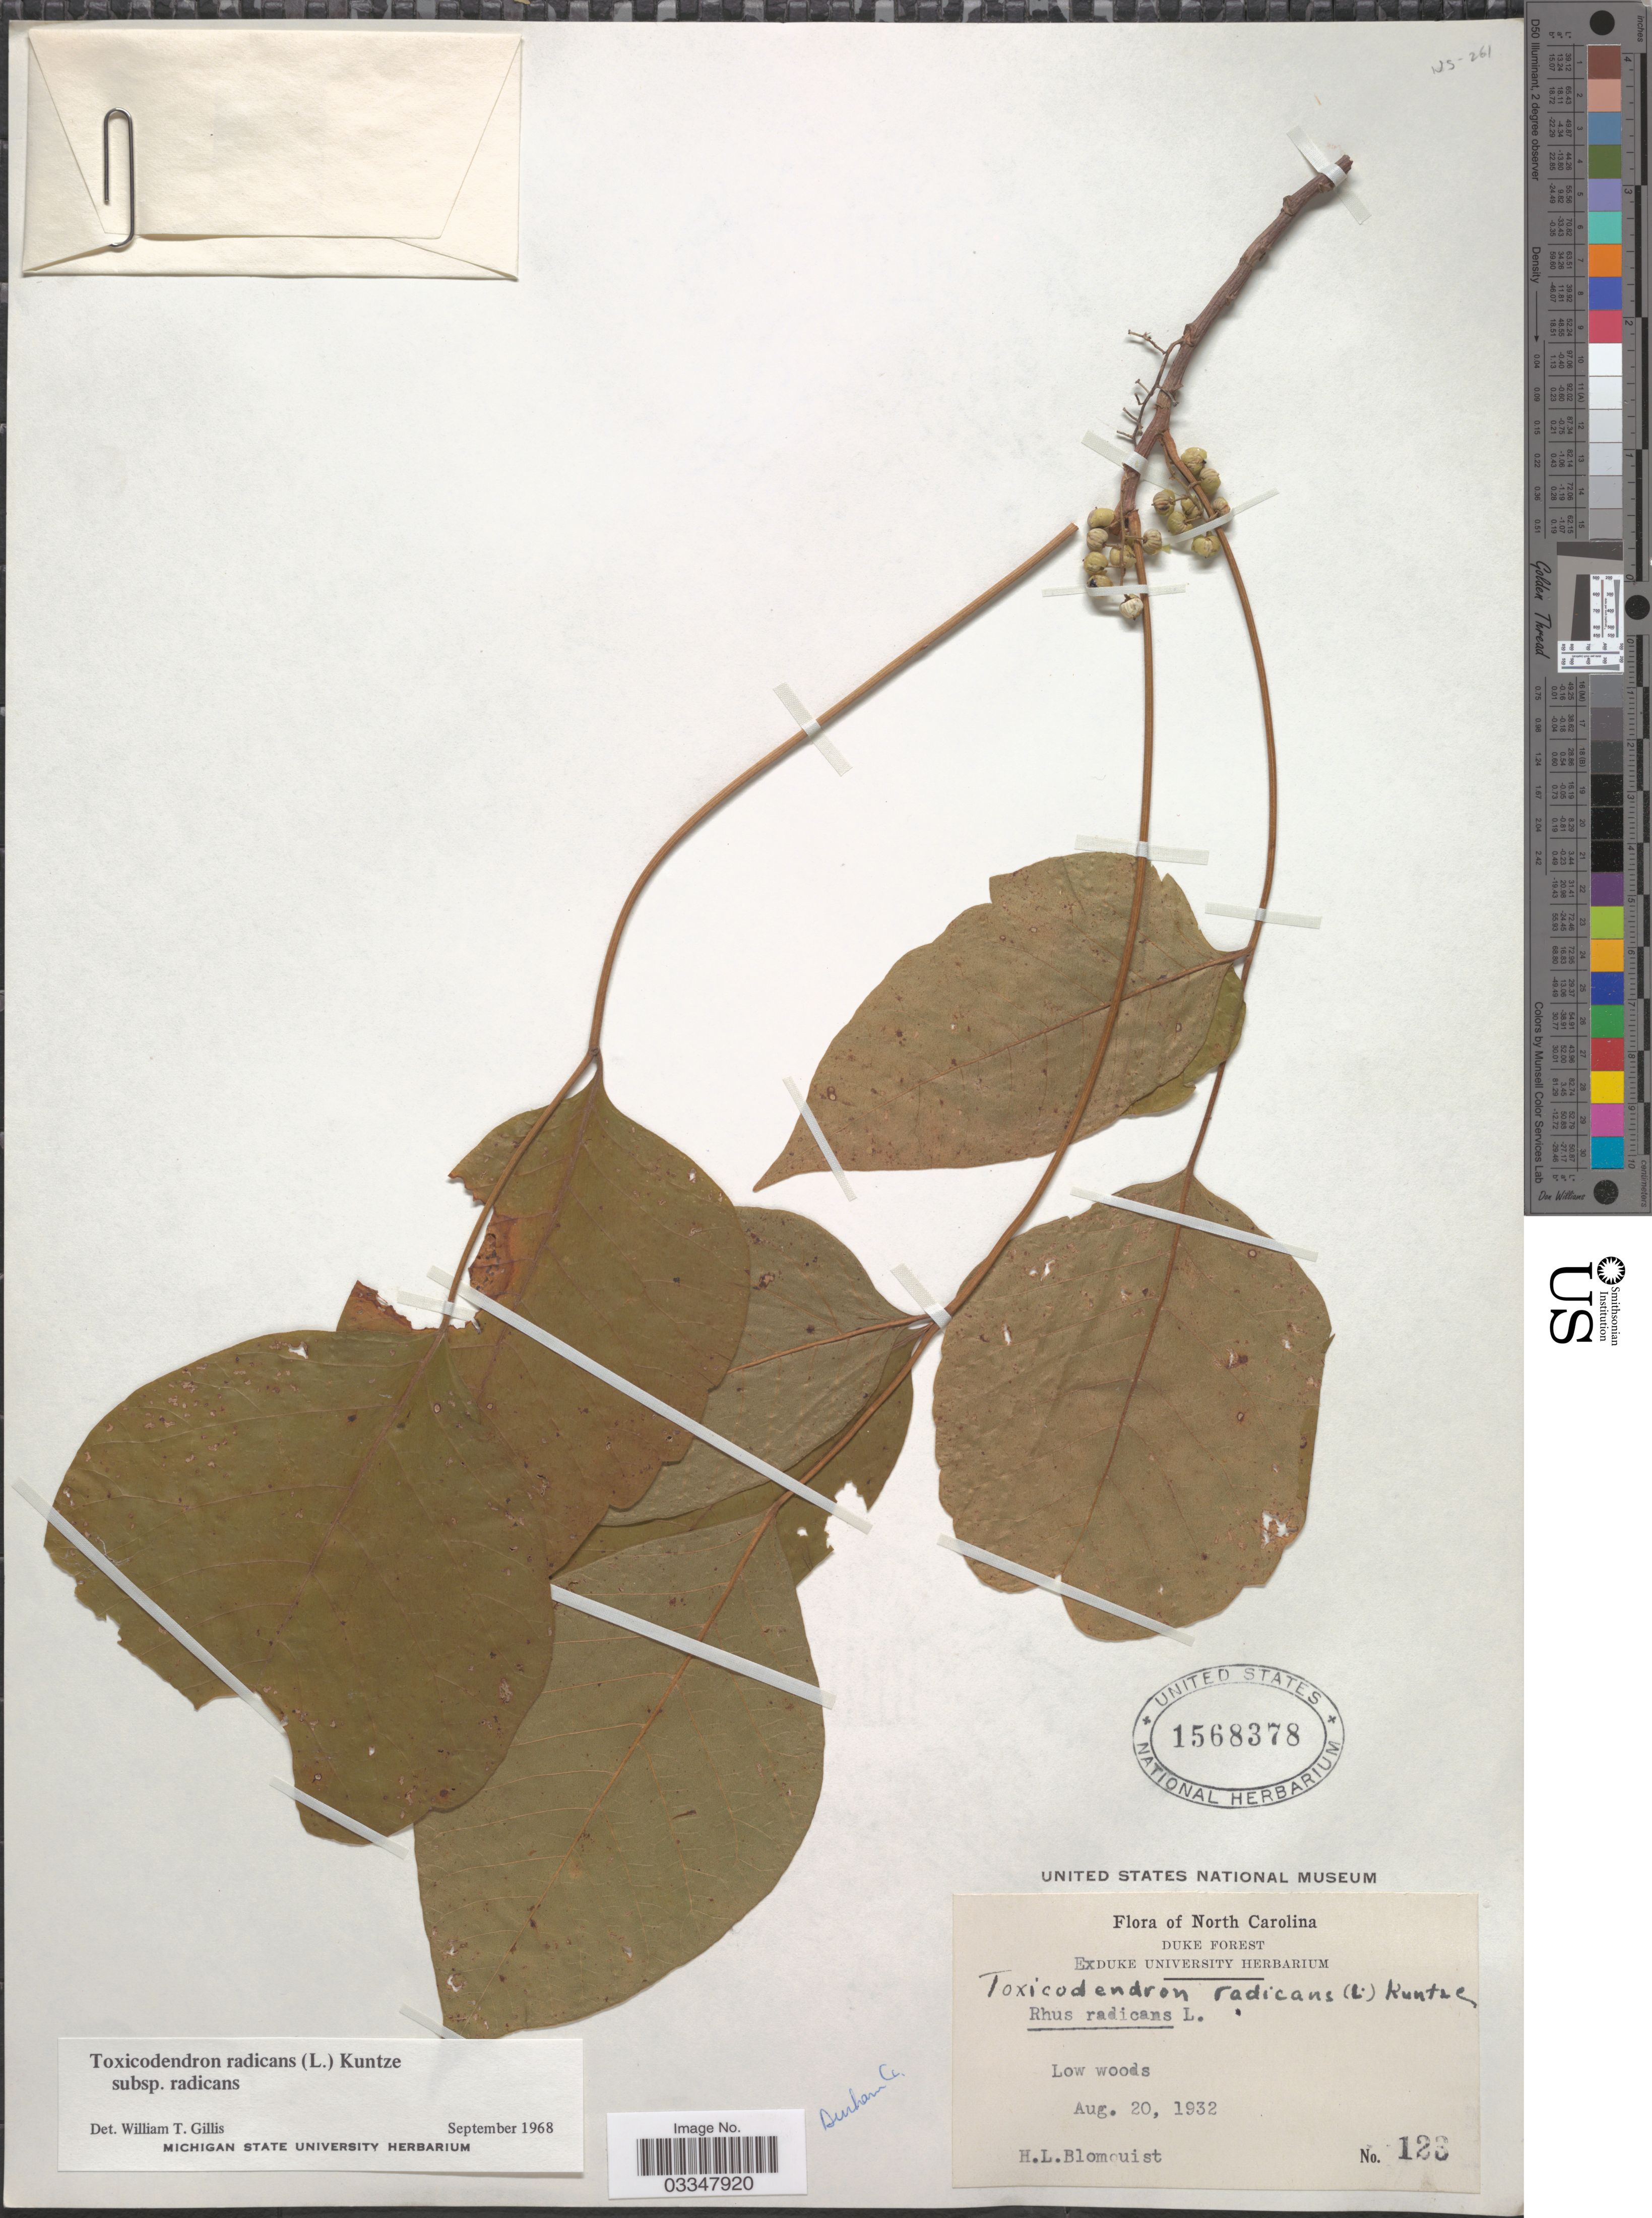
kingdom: Plantae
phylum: Tracheophyta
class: Magnoliopsida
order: Sapindales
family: Anacardiaceae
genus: Toxicodendron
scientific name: Toxicodendron radicans subsp. radicans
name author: (L.) Kuntze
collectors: H. Blomquist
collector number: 123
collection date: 1932-08-20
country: United States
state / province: North Carolina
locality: Durham Co.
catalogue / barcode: US 1568378